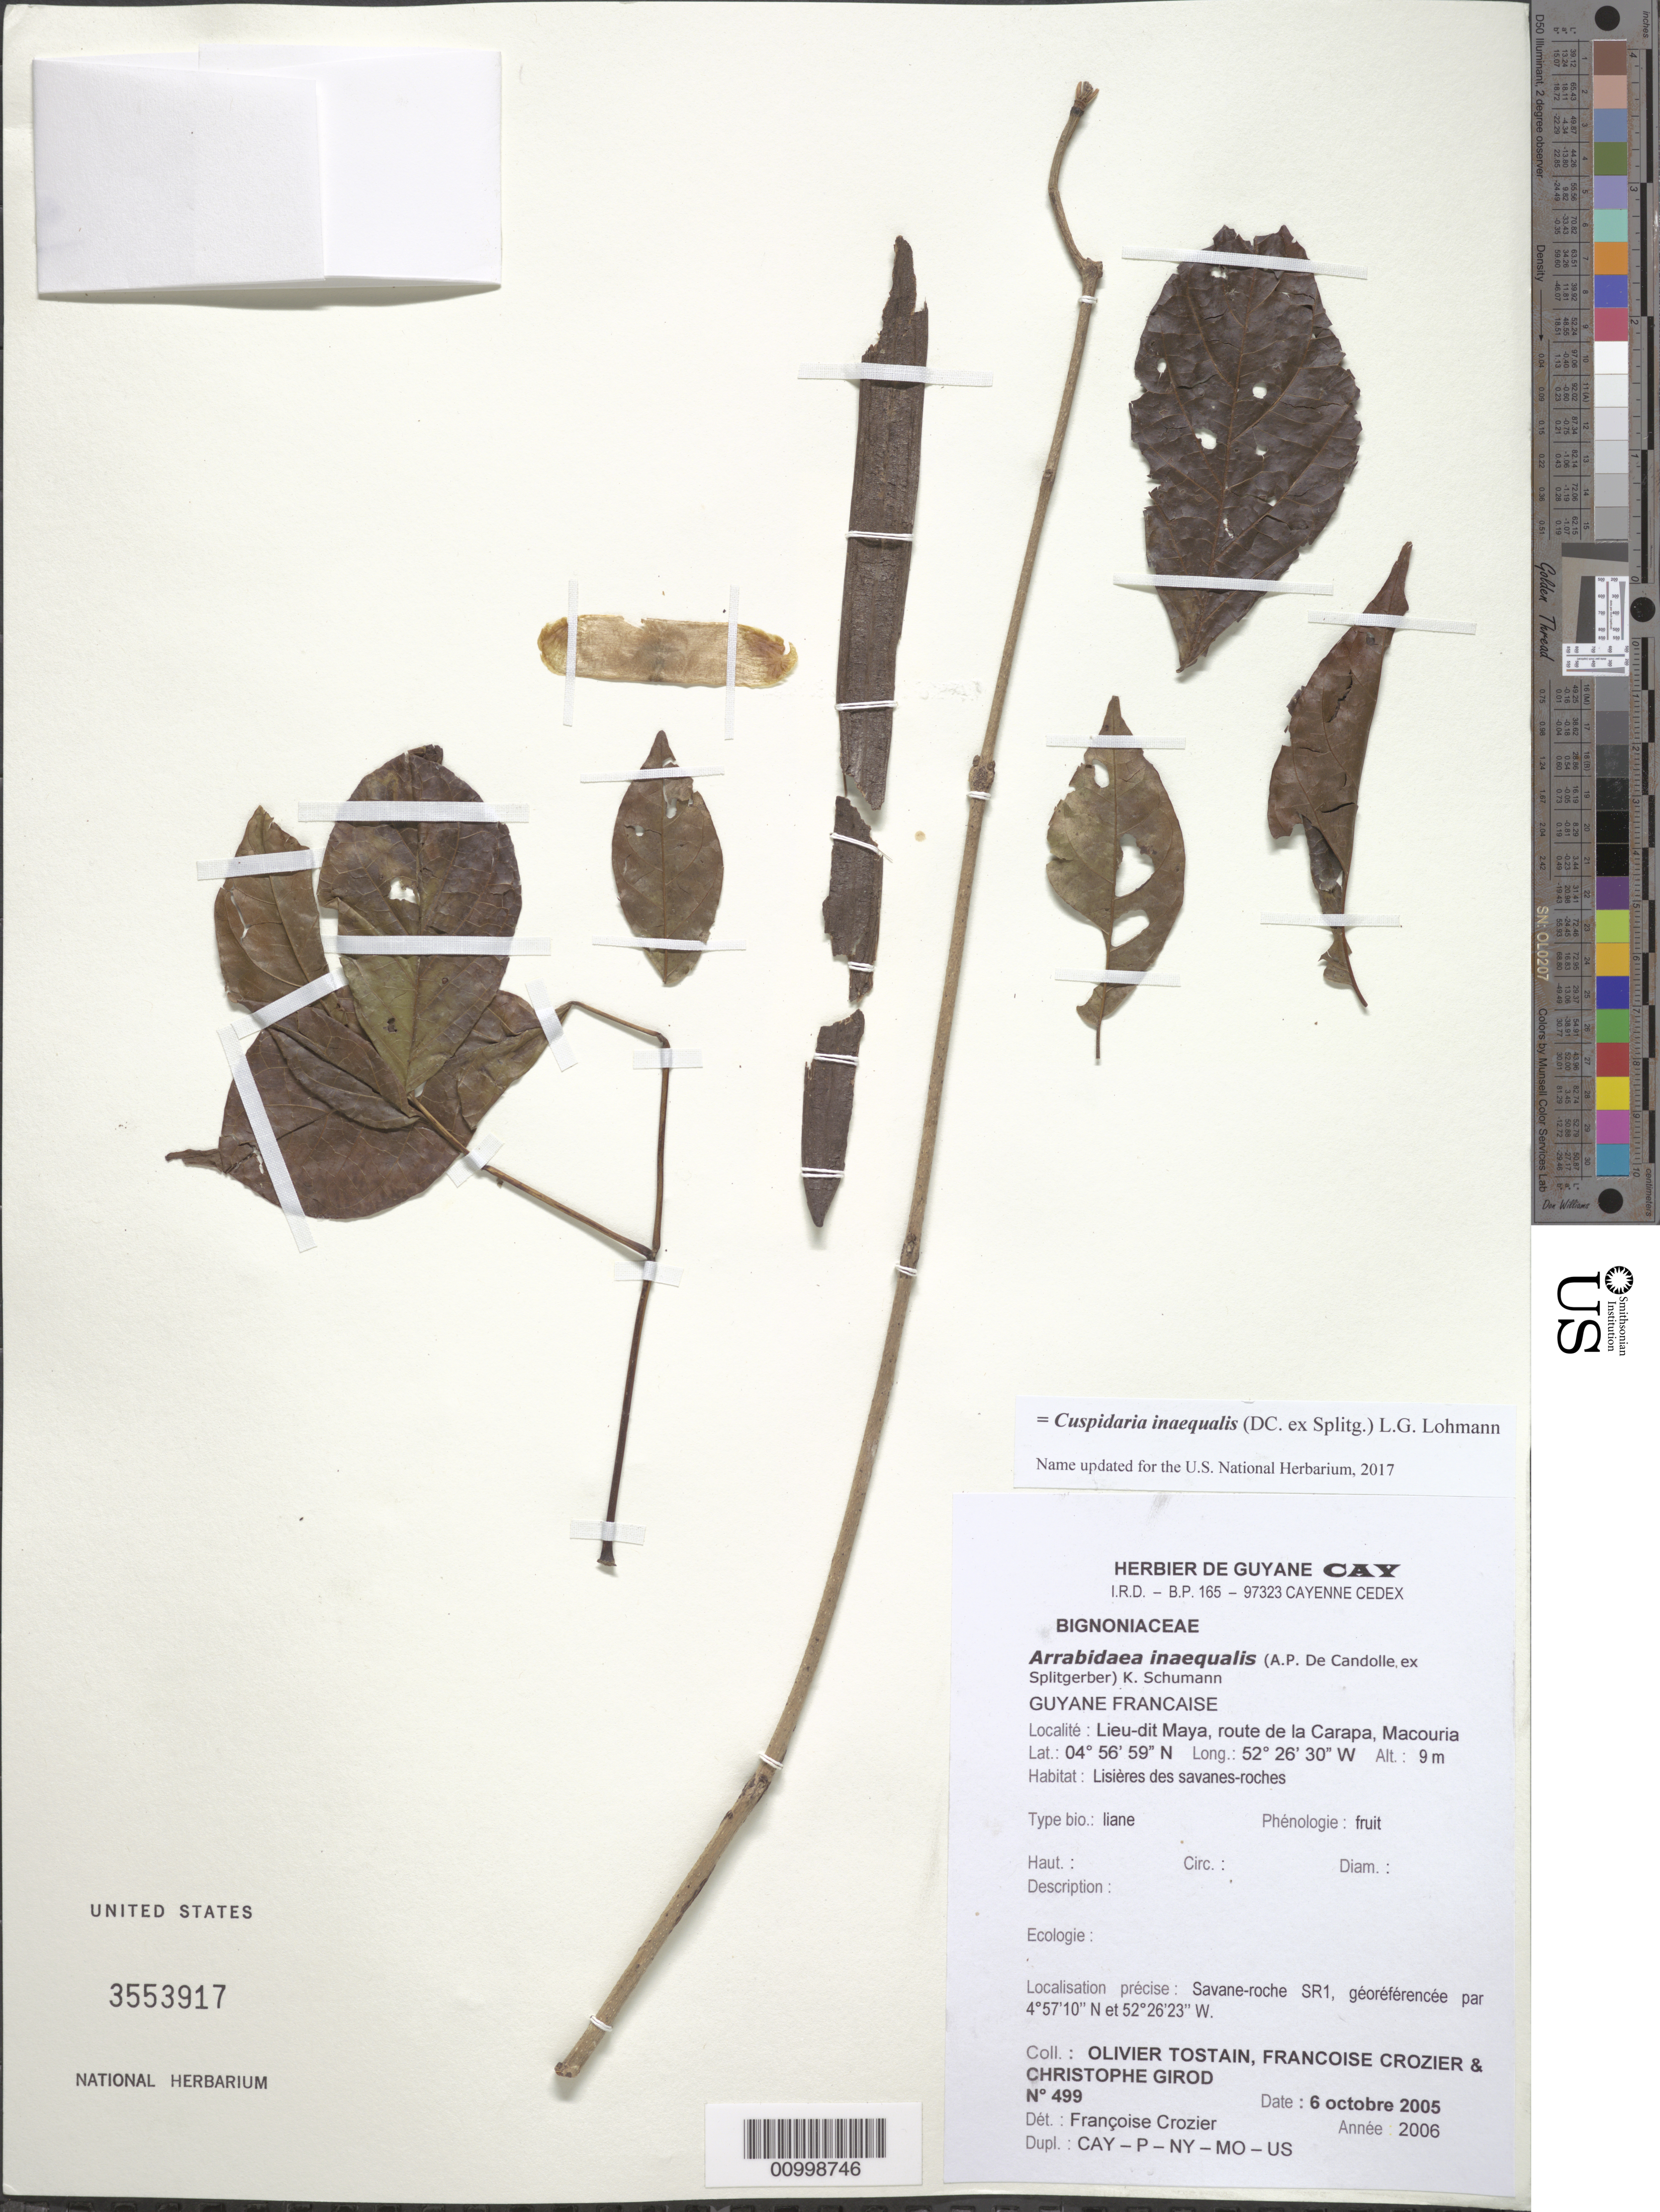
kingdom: Plantae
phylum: Tracheophyta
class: Magnoliopsida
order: Lamiales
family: Bignoniaceae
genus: Cuspidaria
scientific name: Cuspidaria inaequalis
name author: (Splitg.) L.G. Lohmann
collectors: O. Tostain, F. Crozier & C. Girod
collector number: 499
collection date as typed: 6-Oct-05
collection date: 2005-10-06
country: French Guiana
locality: Lieu-dit Maya, route de la Carapa, Macouria. Savane-roche SR1, georeference par 4º57'10"N et 52º26'23"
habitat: Lisieres des savanes-roches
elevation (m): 9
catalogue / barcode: US 3553917